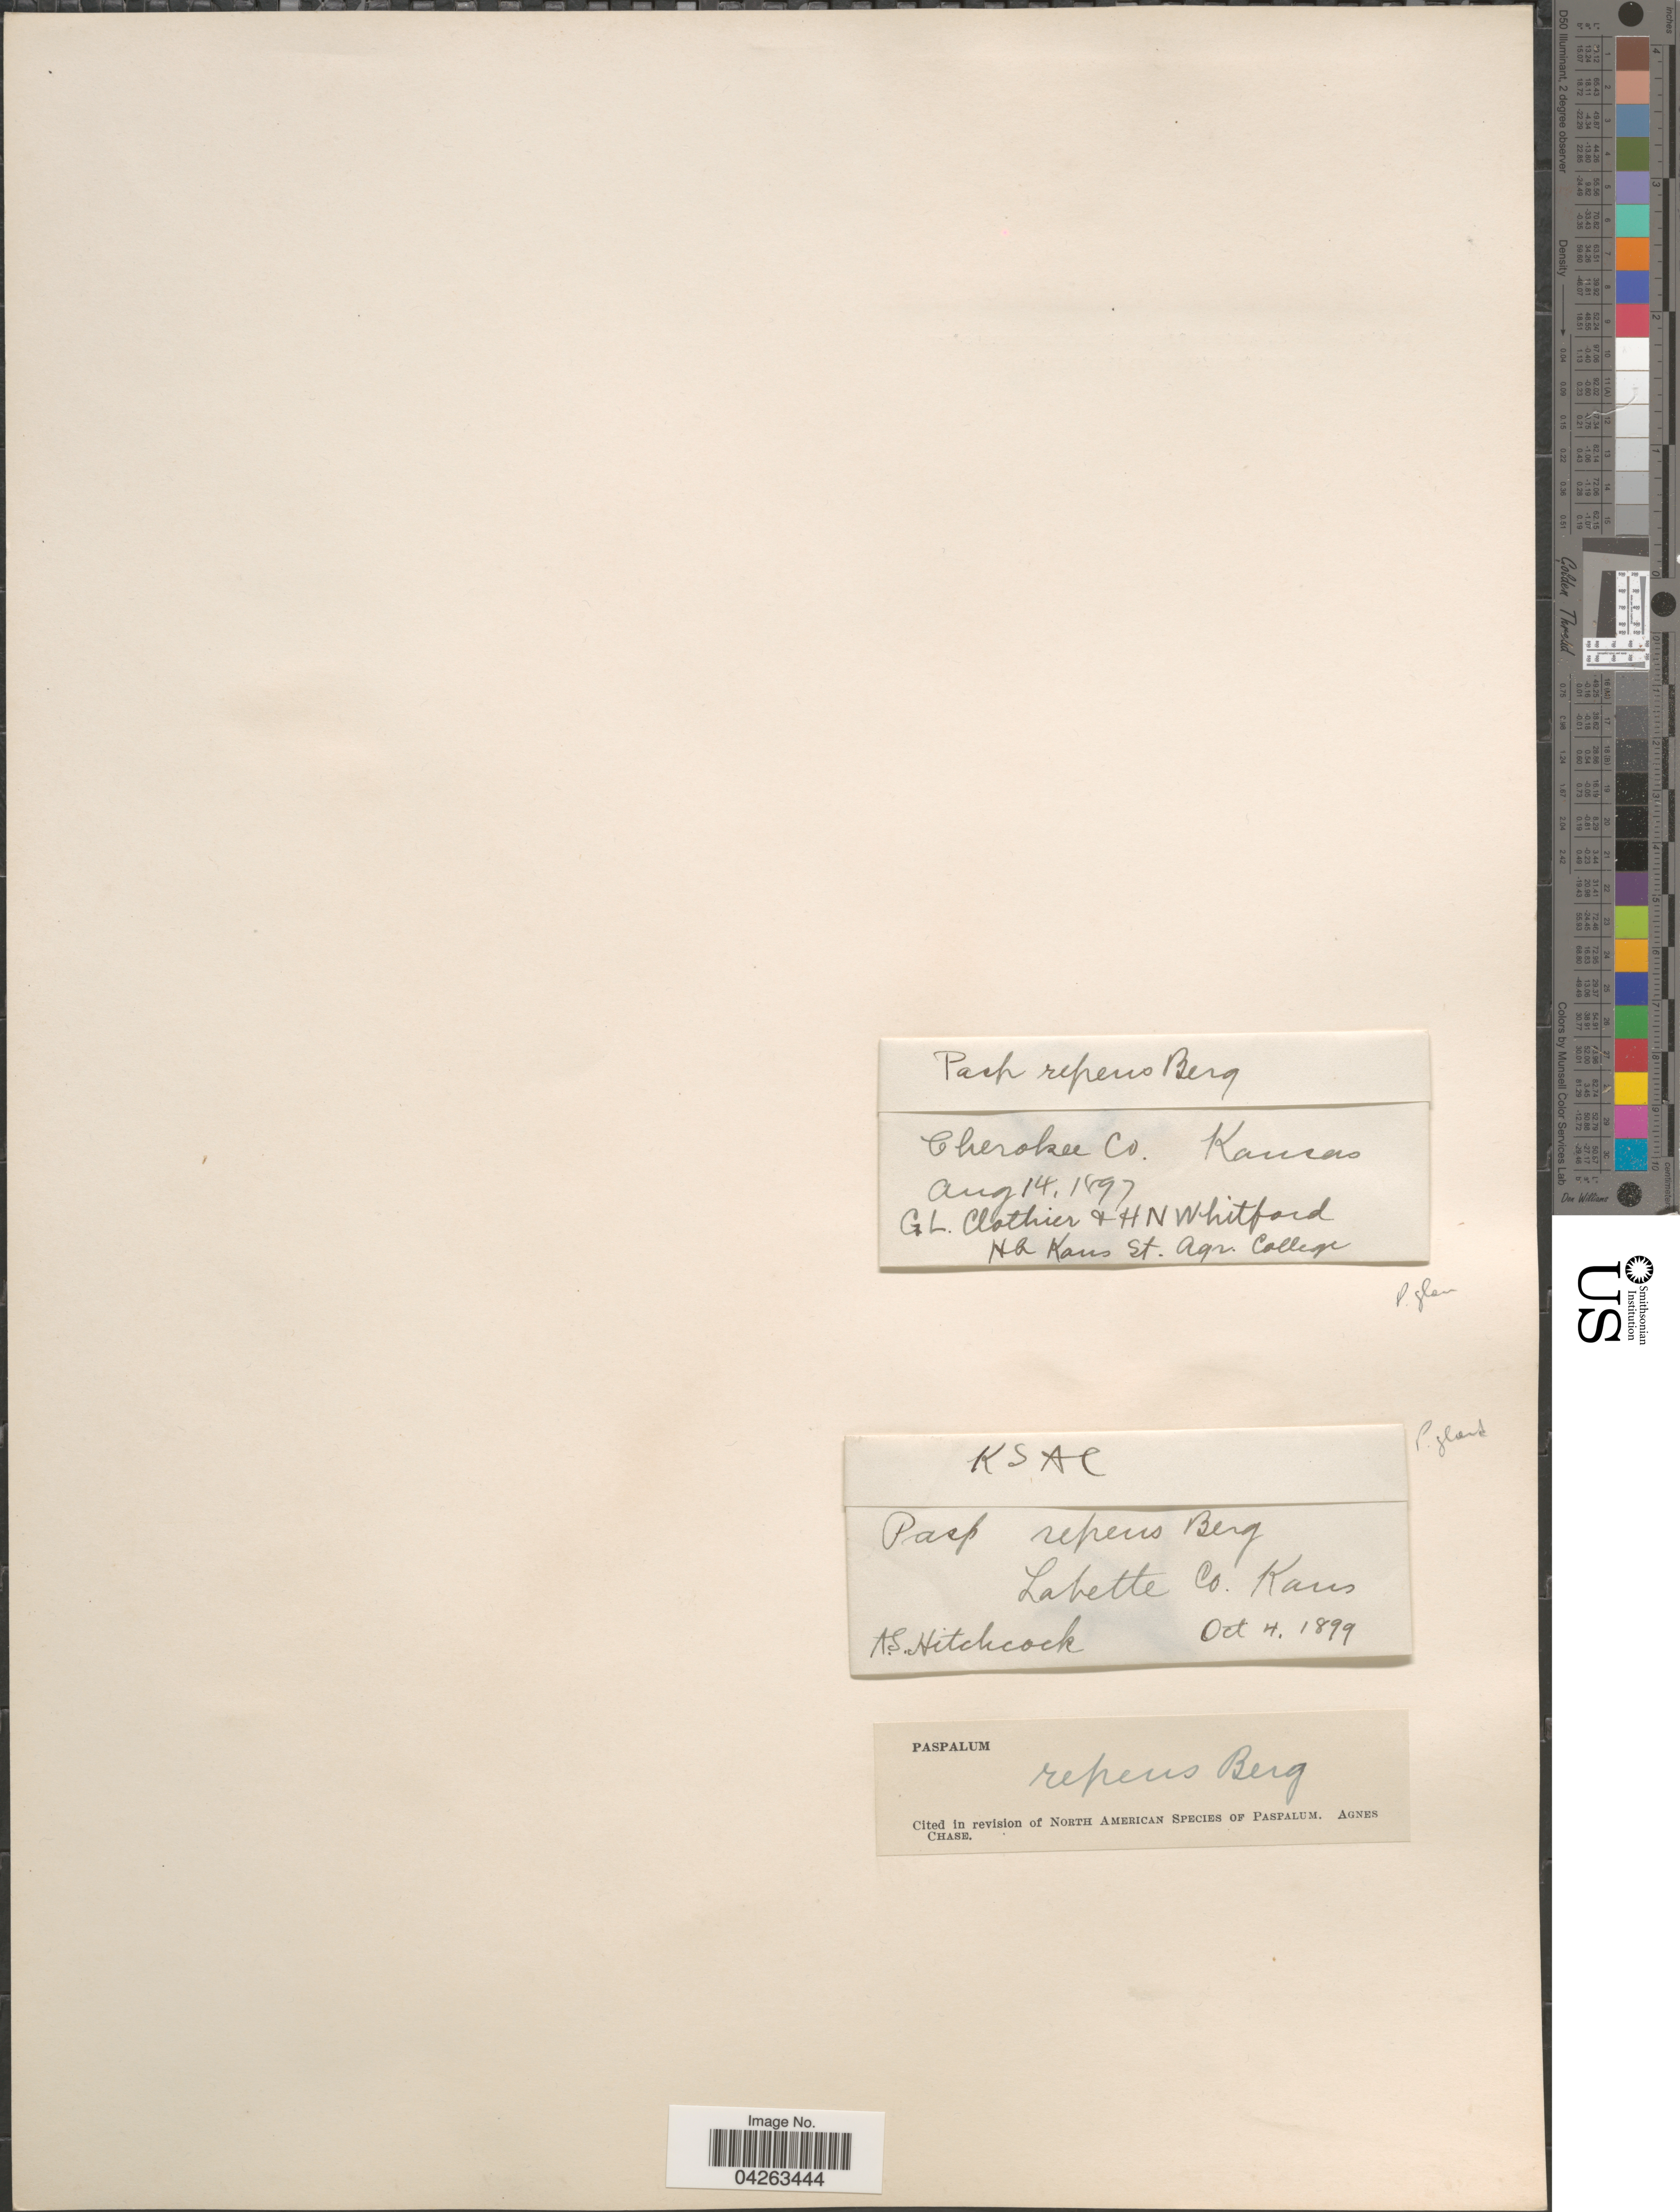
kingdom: Plantae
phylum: Tracheophyta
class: Liliopsida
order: Poales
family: Poaceae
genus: Paspalum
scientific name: Paspalum repens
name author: P.J. Bergius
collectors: A. S. Hitchcock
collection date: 1899-10-04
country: United States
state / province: Kansas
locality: Labette Co.